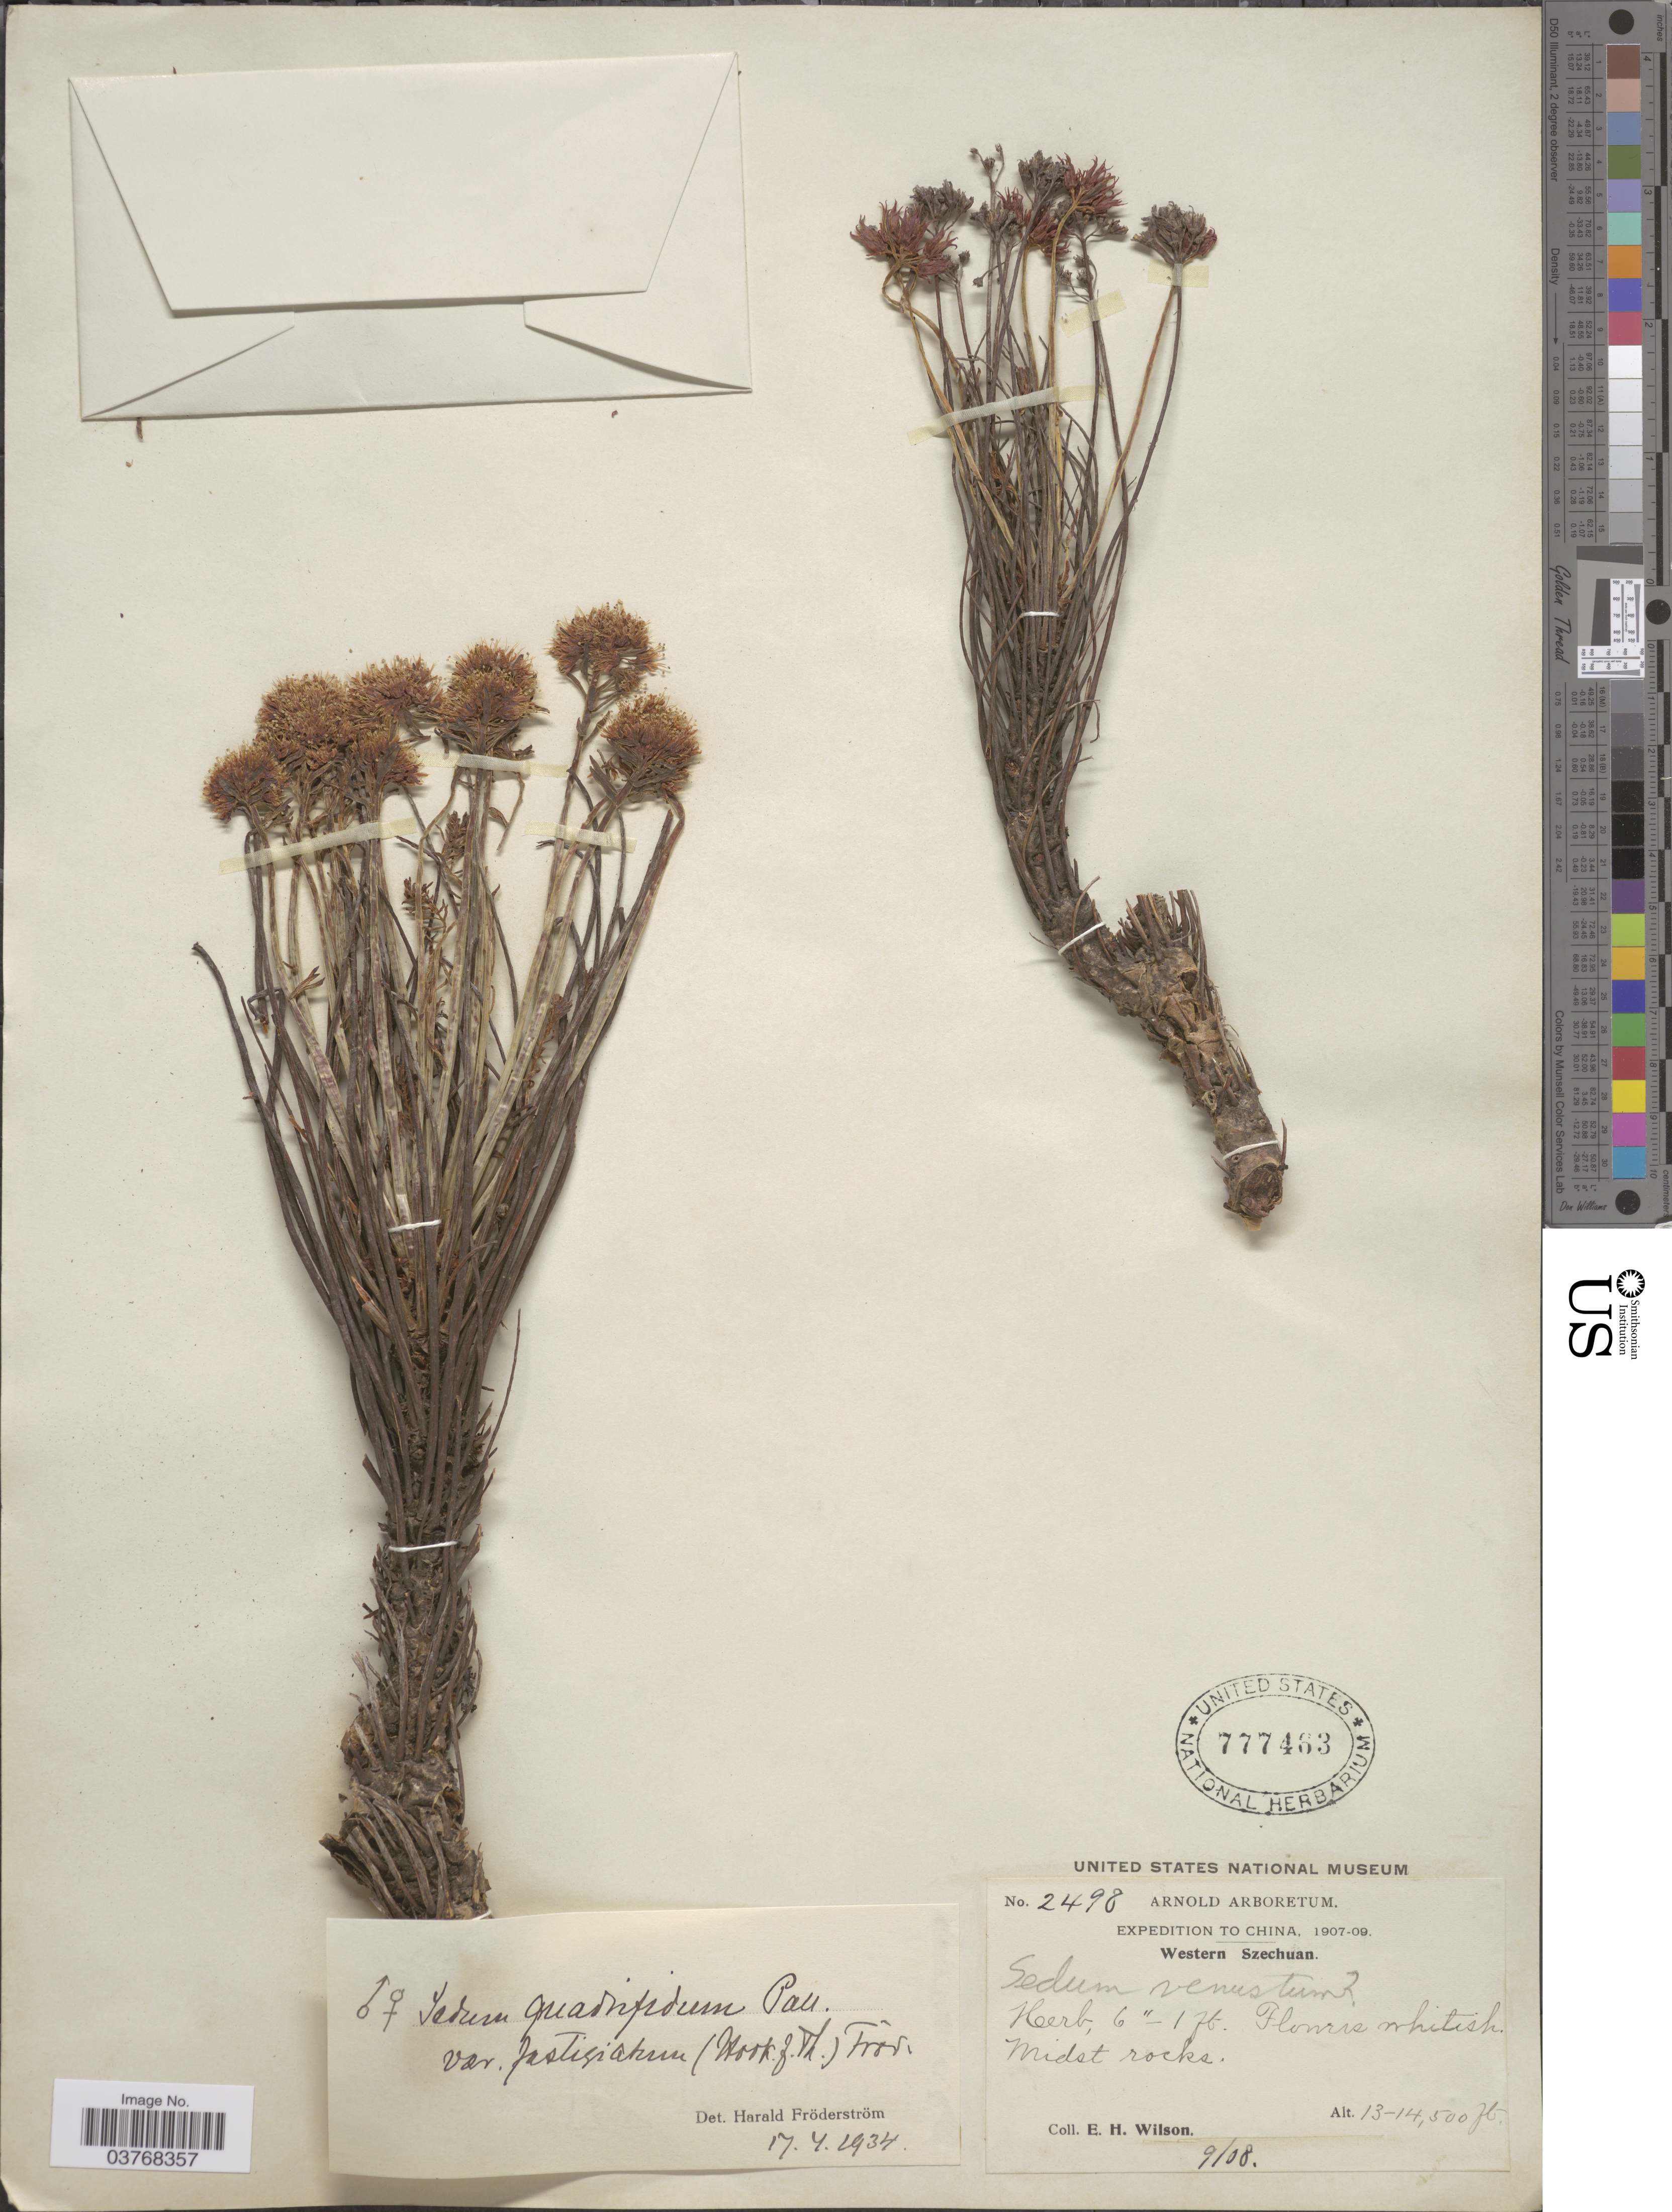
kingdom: Plantae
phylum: Tracheophyta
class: Magnoliopsida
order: Saxifragales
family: Crassulaceae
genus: Rhodiola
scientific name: Rhodiola fastigiata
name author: (Hook. f. & Thomson) S.H. Fu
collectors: E. Wilson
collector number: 2498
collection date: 1908-09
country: China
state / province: Sichuan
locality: Western Szechuan. Midst rocks.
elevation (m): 3962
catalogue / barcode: US 777463